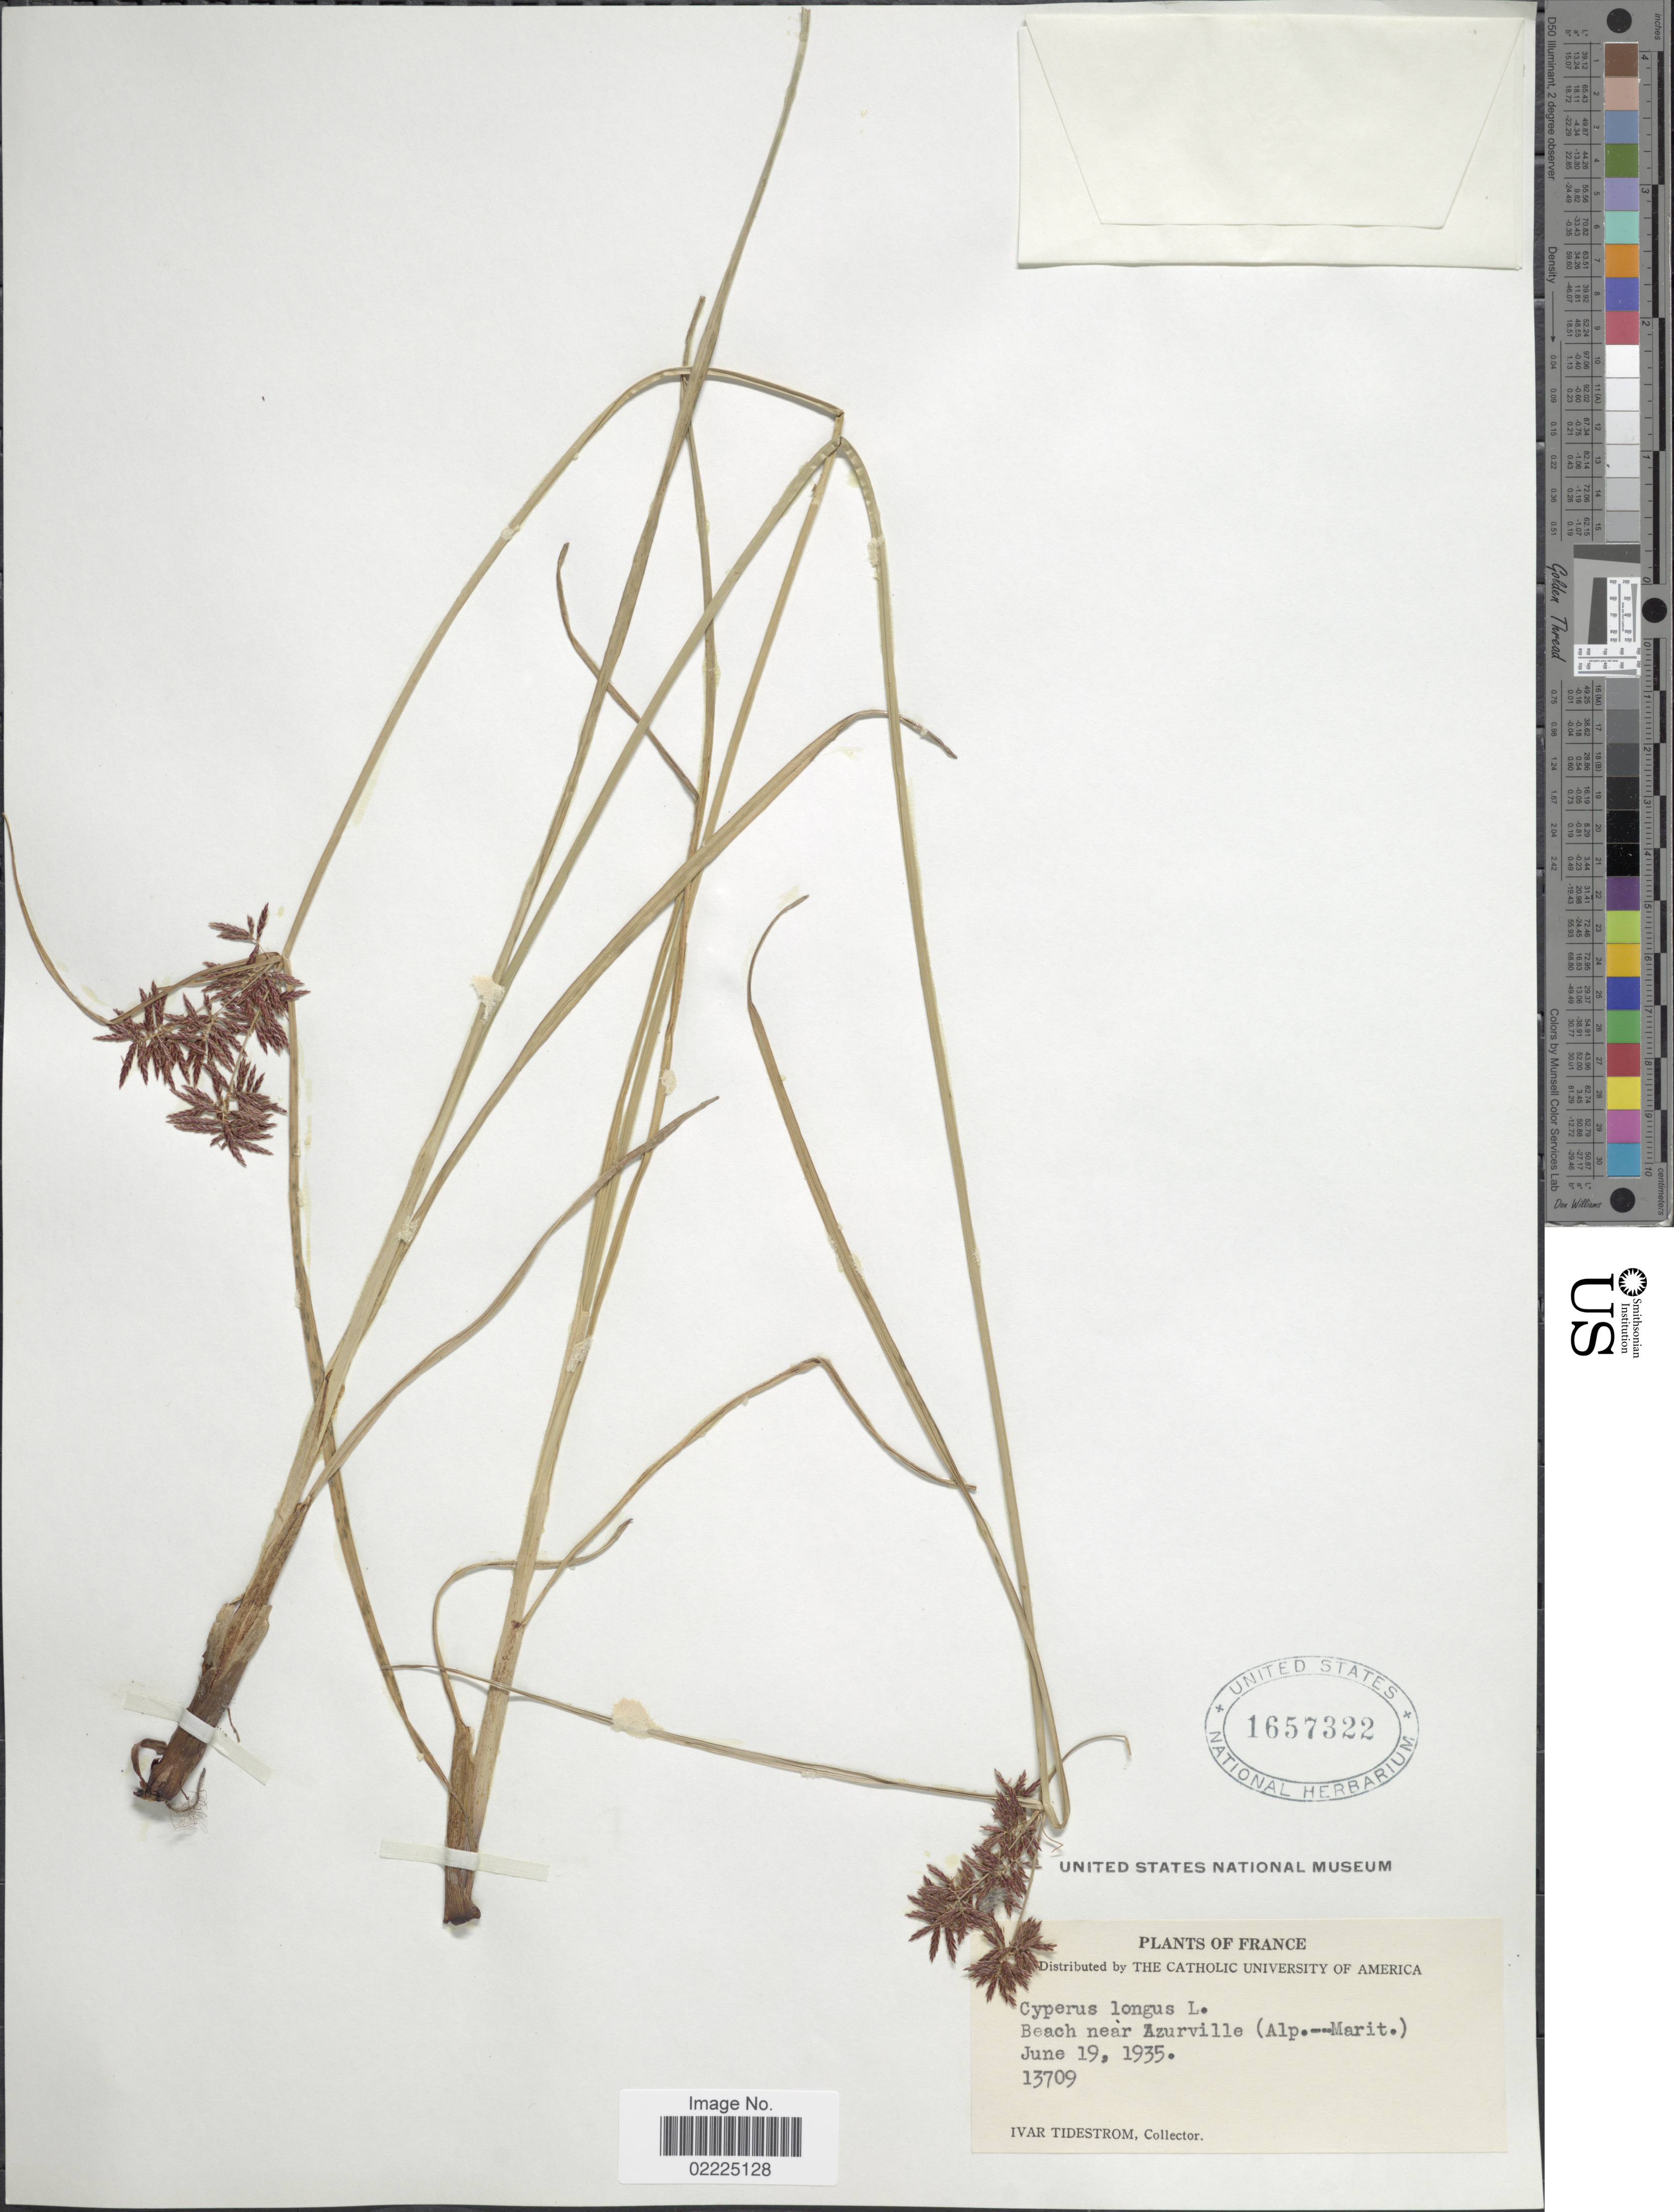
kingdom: Plantae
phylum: Tracheophyta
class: Liliopsida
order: Poales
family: Cyperaceae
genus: Cyperus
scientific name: Cyperus longus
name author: L.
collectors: I. F. Tidestrom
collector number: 13709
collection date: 1935-06-19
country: France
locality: Beach near Azurville (Alp.-Marit.)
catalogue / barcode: US 1657322